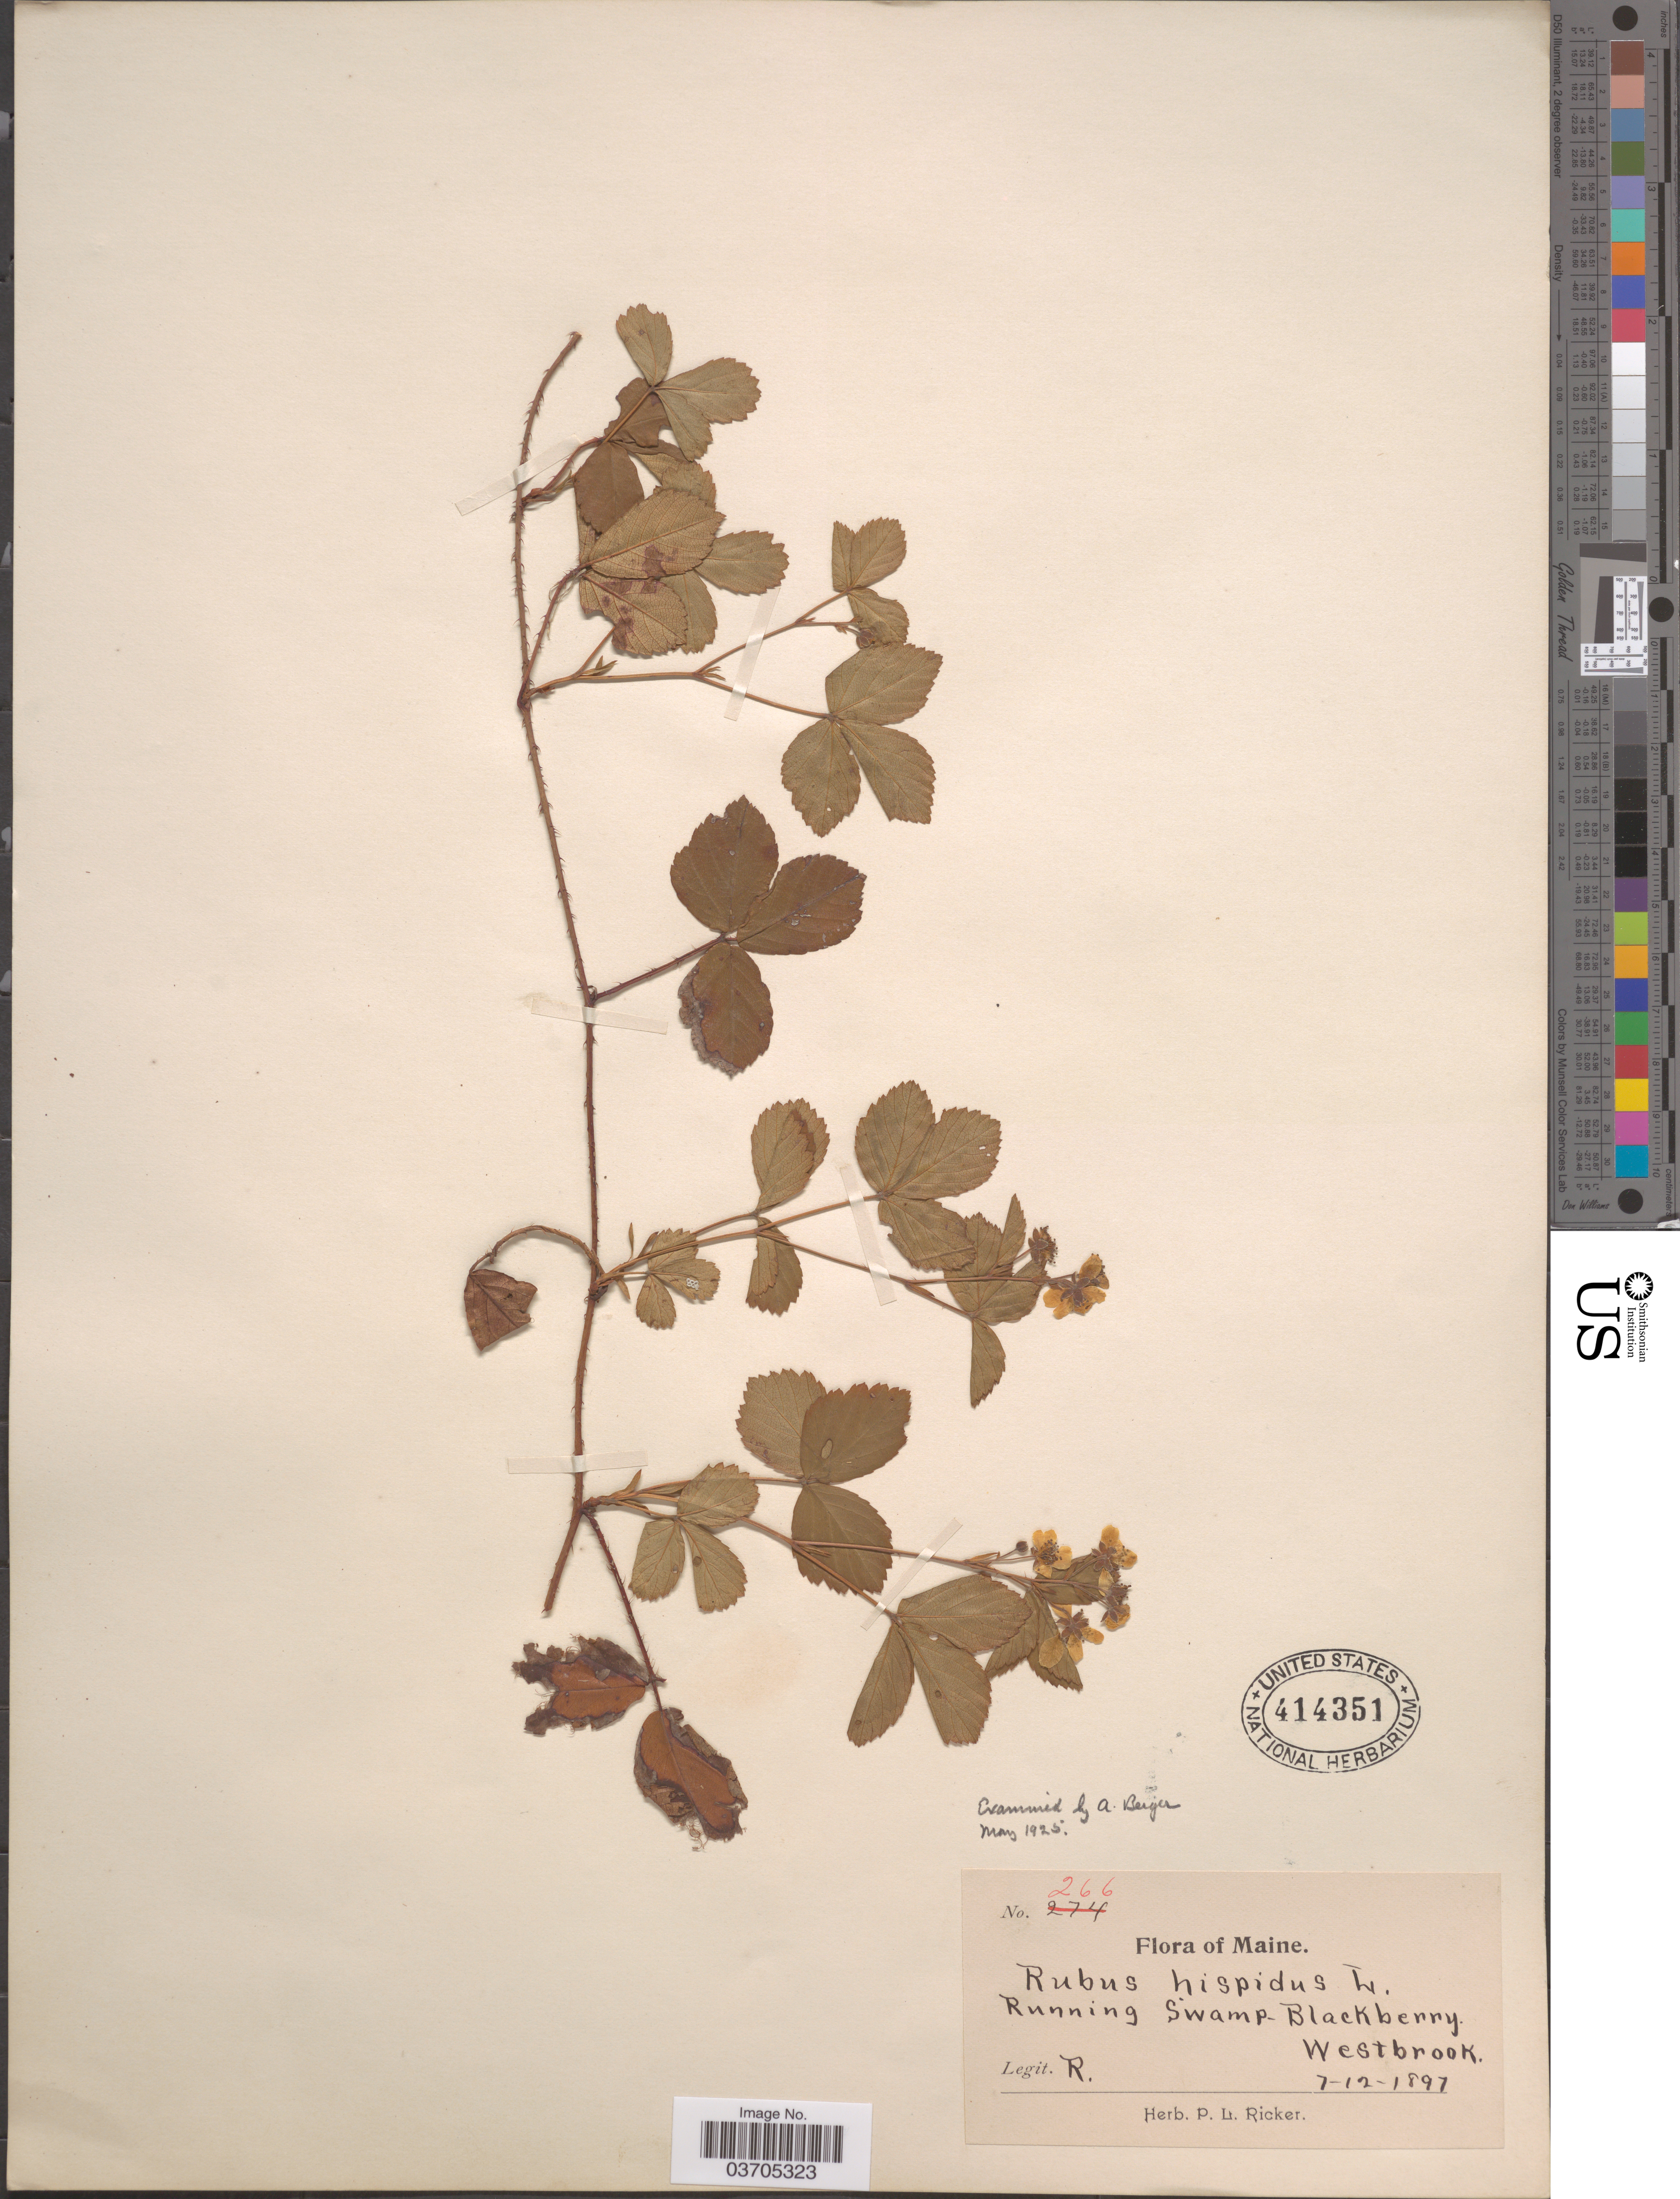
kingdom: Plantae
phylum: Tracheophyta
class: Magnoliopsida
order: Rosales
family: Rosaceae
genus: Rubus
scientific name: Rubus hispidus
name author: L.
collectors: P. Ricker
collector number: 266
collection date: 1897-07-12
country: United States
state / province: Maine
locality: Running Swamp-Blackberry. [unsure placement] Westbrook.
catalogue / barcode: US 414351